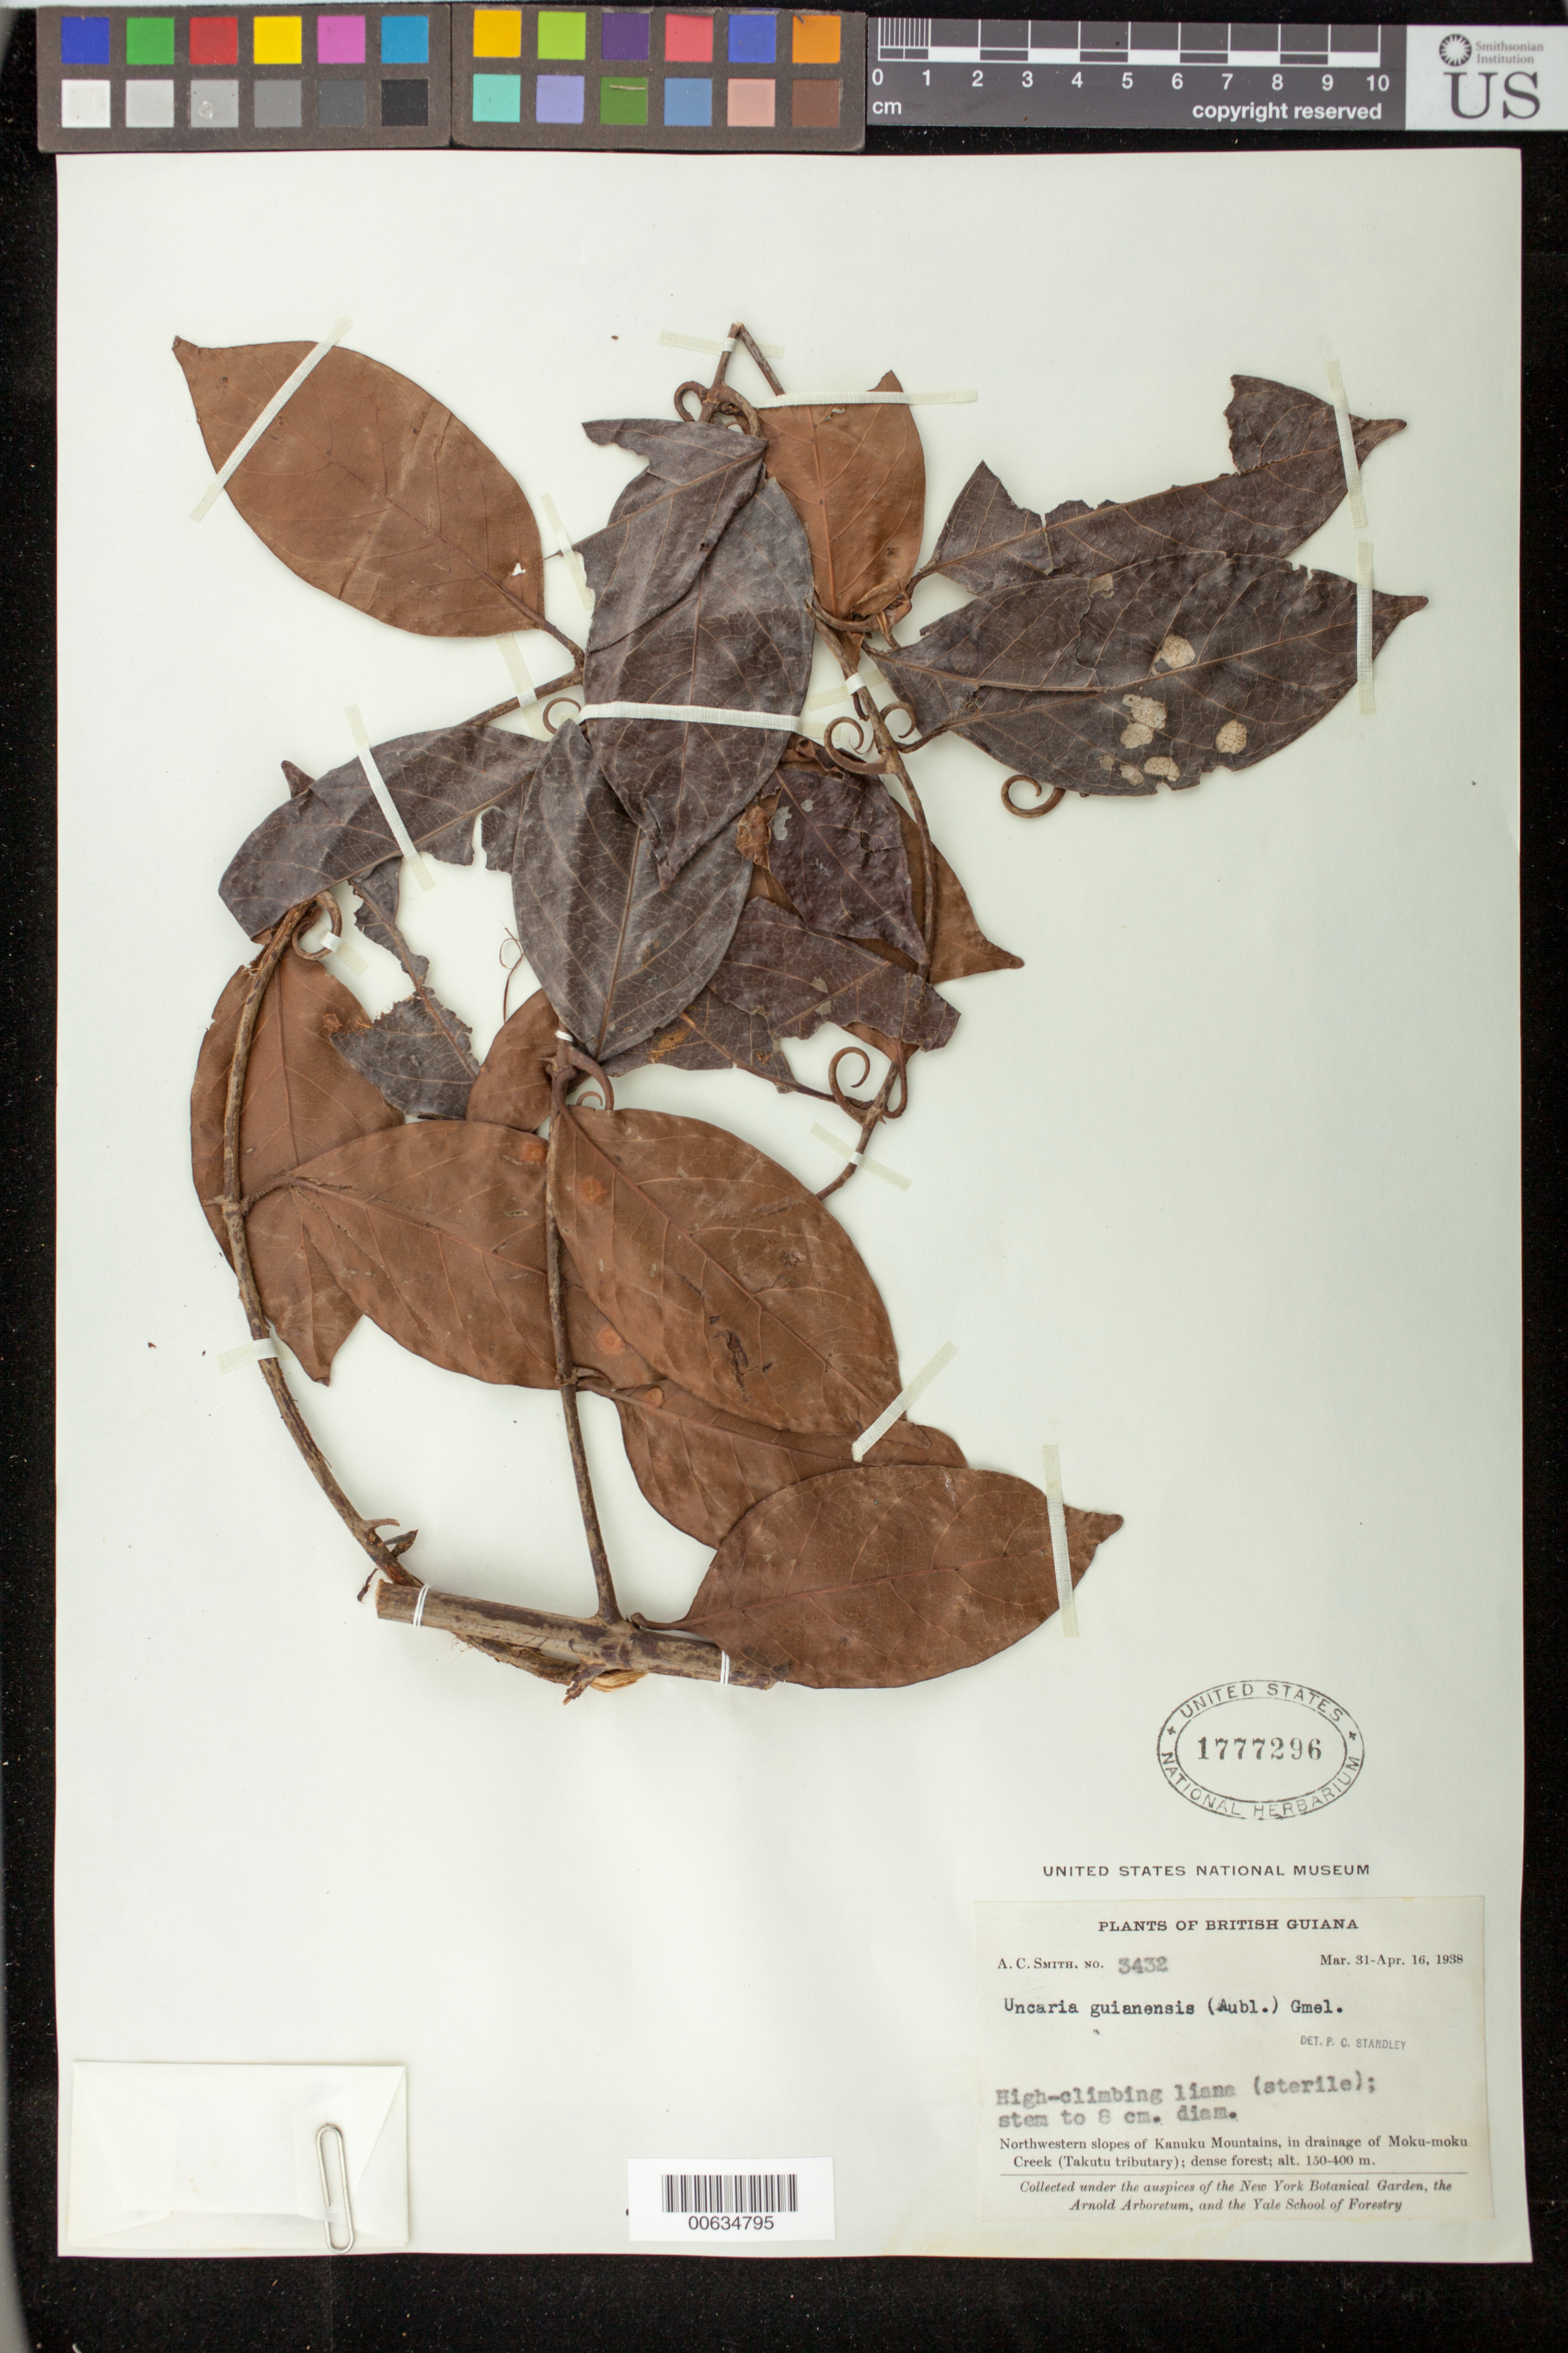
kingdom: Plantae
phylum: Tracheophyta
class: Magnoliopsida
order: Gentianales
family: Rubiaceae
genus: Uncaria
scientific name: Uncaria guianensis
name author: (Aubl.) J.F. Gmel.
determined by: Standley, Paul C.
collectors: A. C. Smith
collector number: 3432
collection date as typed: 31-Mar-38 to 16-Apr-38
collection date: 1938-03-31/1938-04-16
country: Guyana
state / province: U. Takutu-U. Essequibo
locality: Northwestern slopes of Kanuku Mts., in drainage of Moku-moku Creek (Takutu tributary); British Guiana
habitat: Dense forest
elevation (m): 150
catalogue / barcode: US 1777296